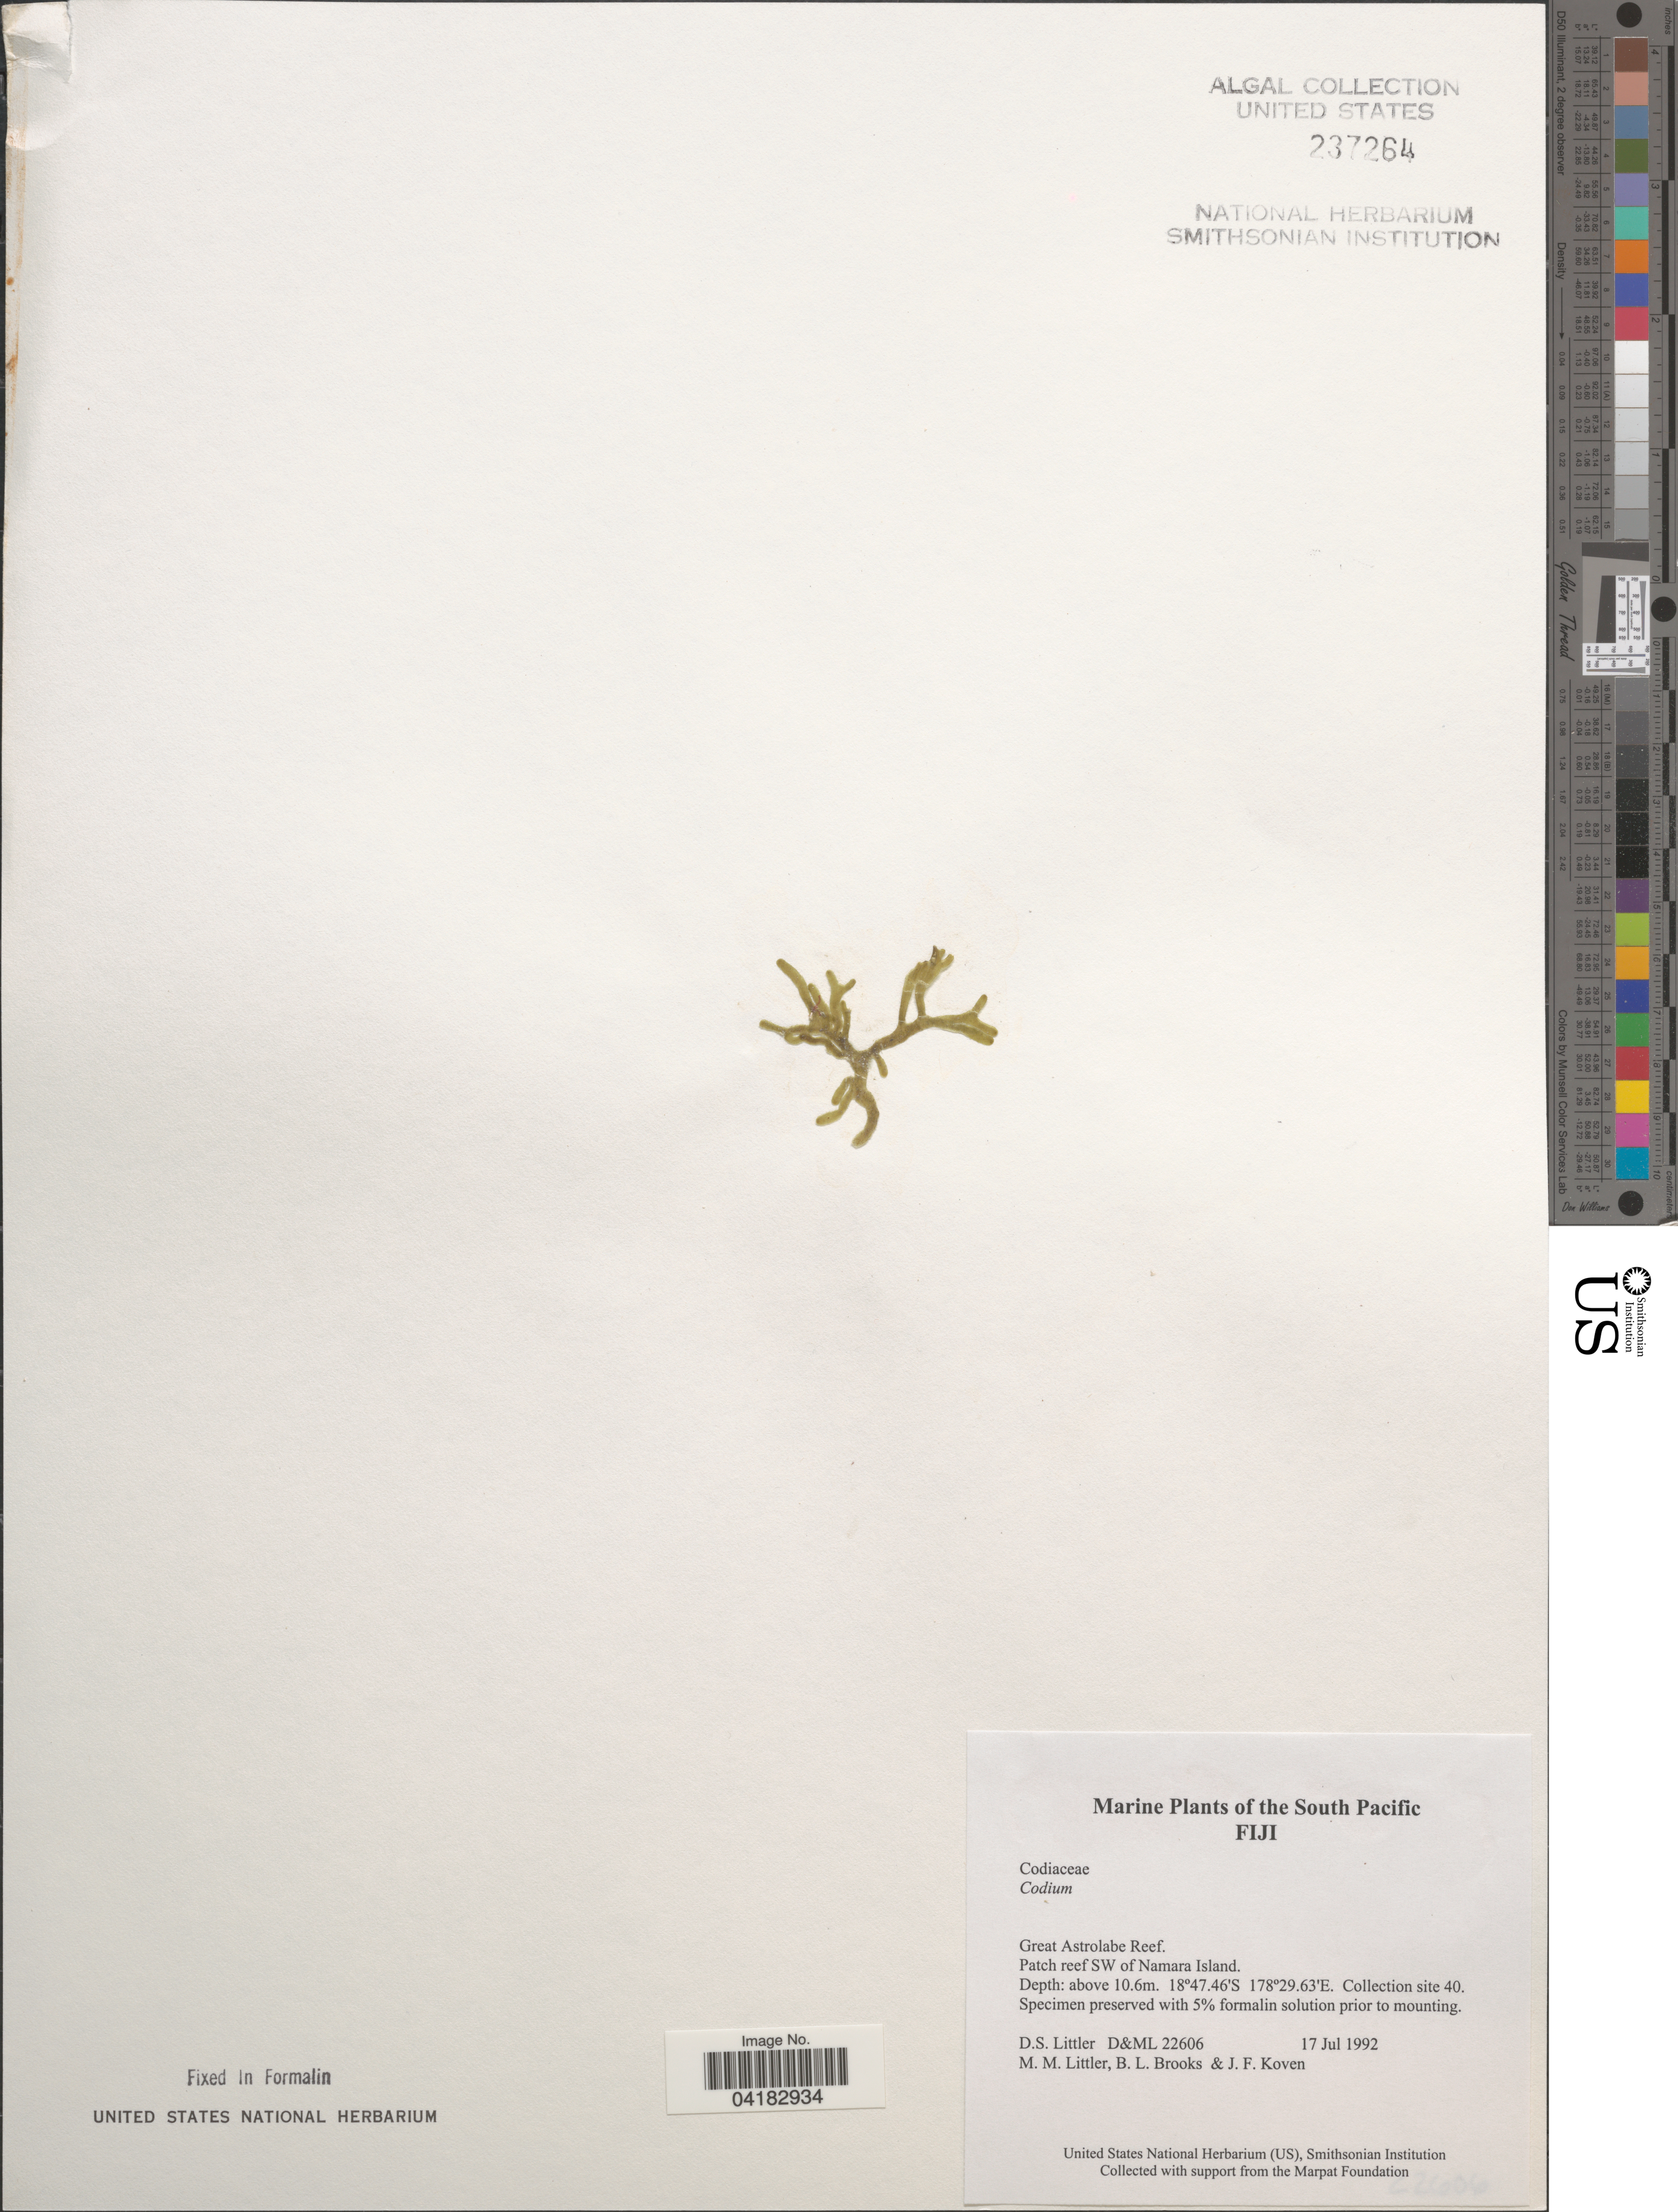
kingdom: Plantae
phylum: Chlorophyta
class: Ulvophyceae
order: Bryopsidales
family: Codiaceae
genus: Codium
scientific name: Codium sp.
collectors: D. S. Littler, B. Brooks & J. Koven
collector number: D&ML22606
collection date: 1992-07-17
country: Fiji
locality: South Pacific. Great Astrolabe Reef. Patch reef SW of Namara Island. Collection site 40.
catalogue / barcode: US 237264